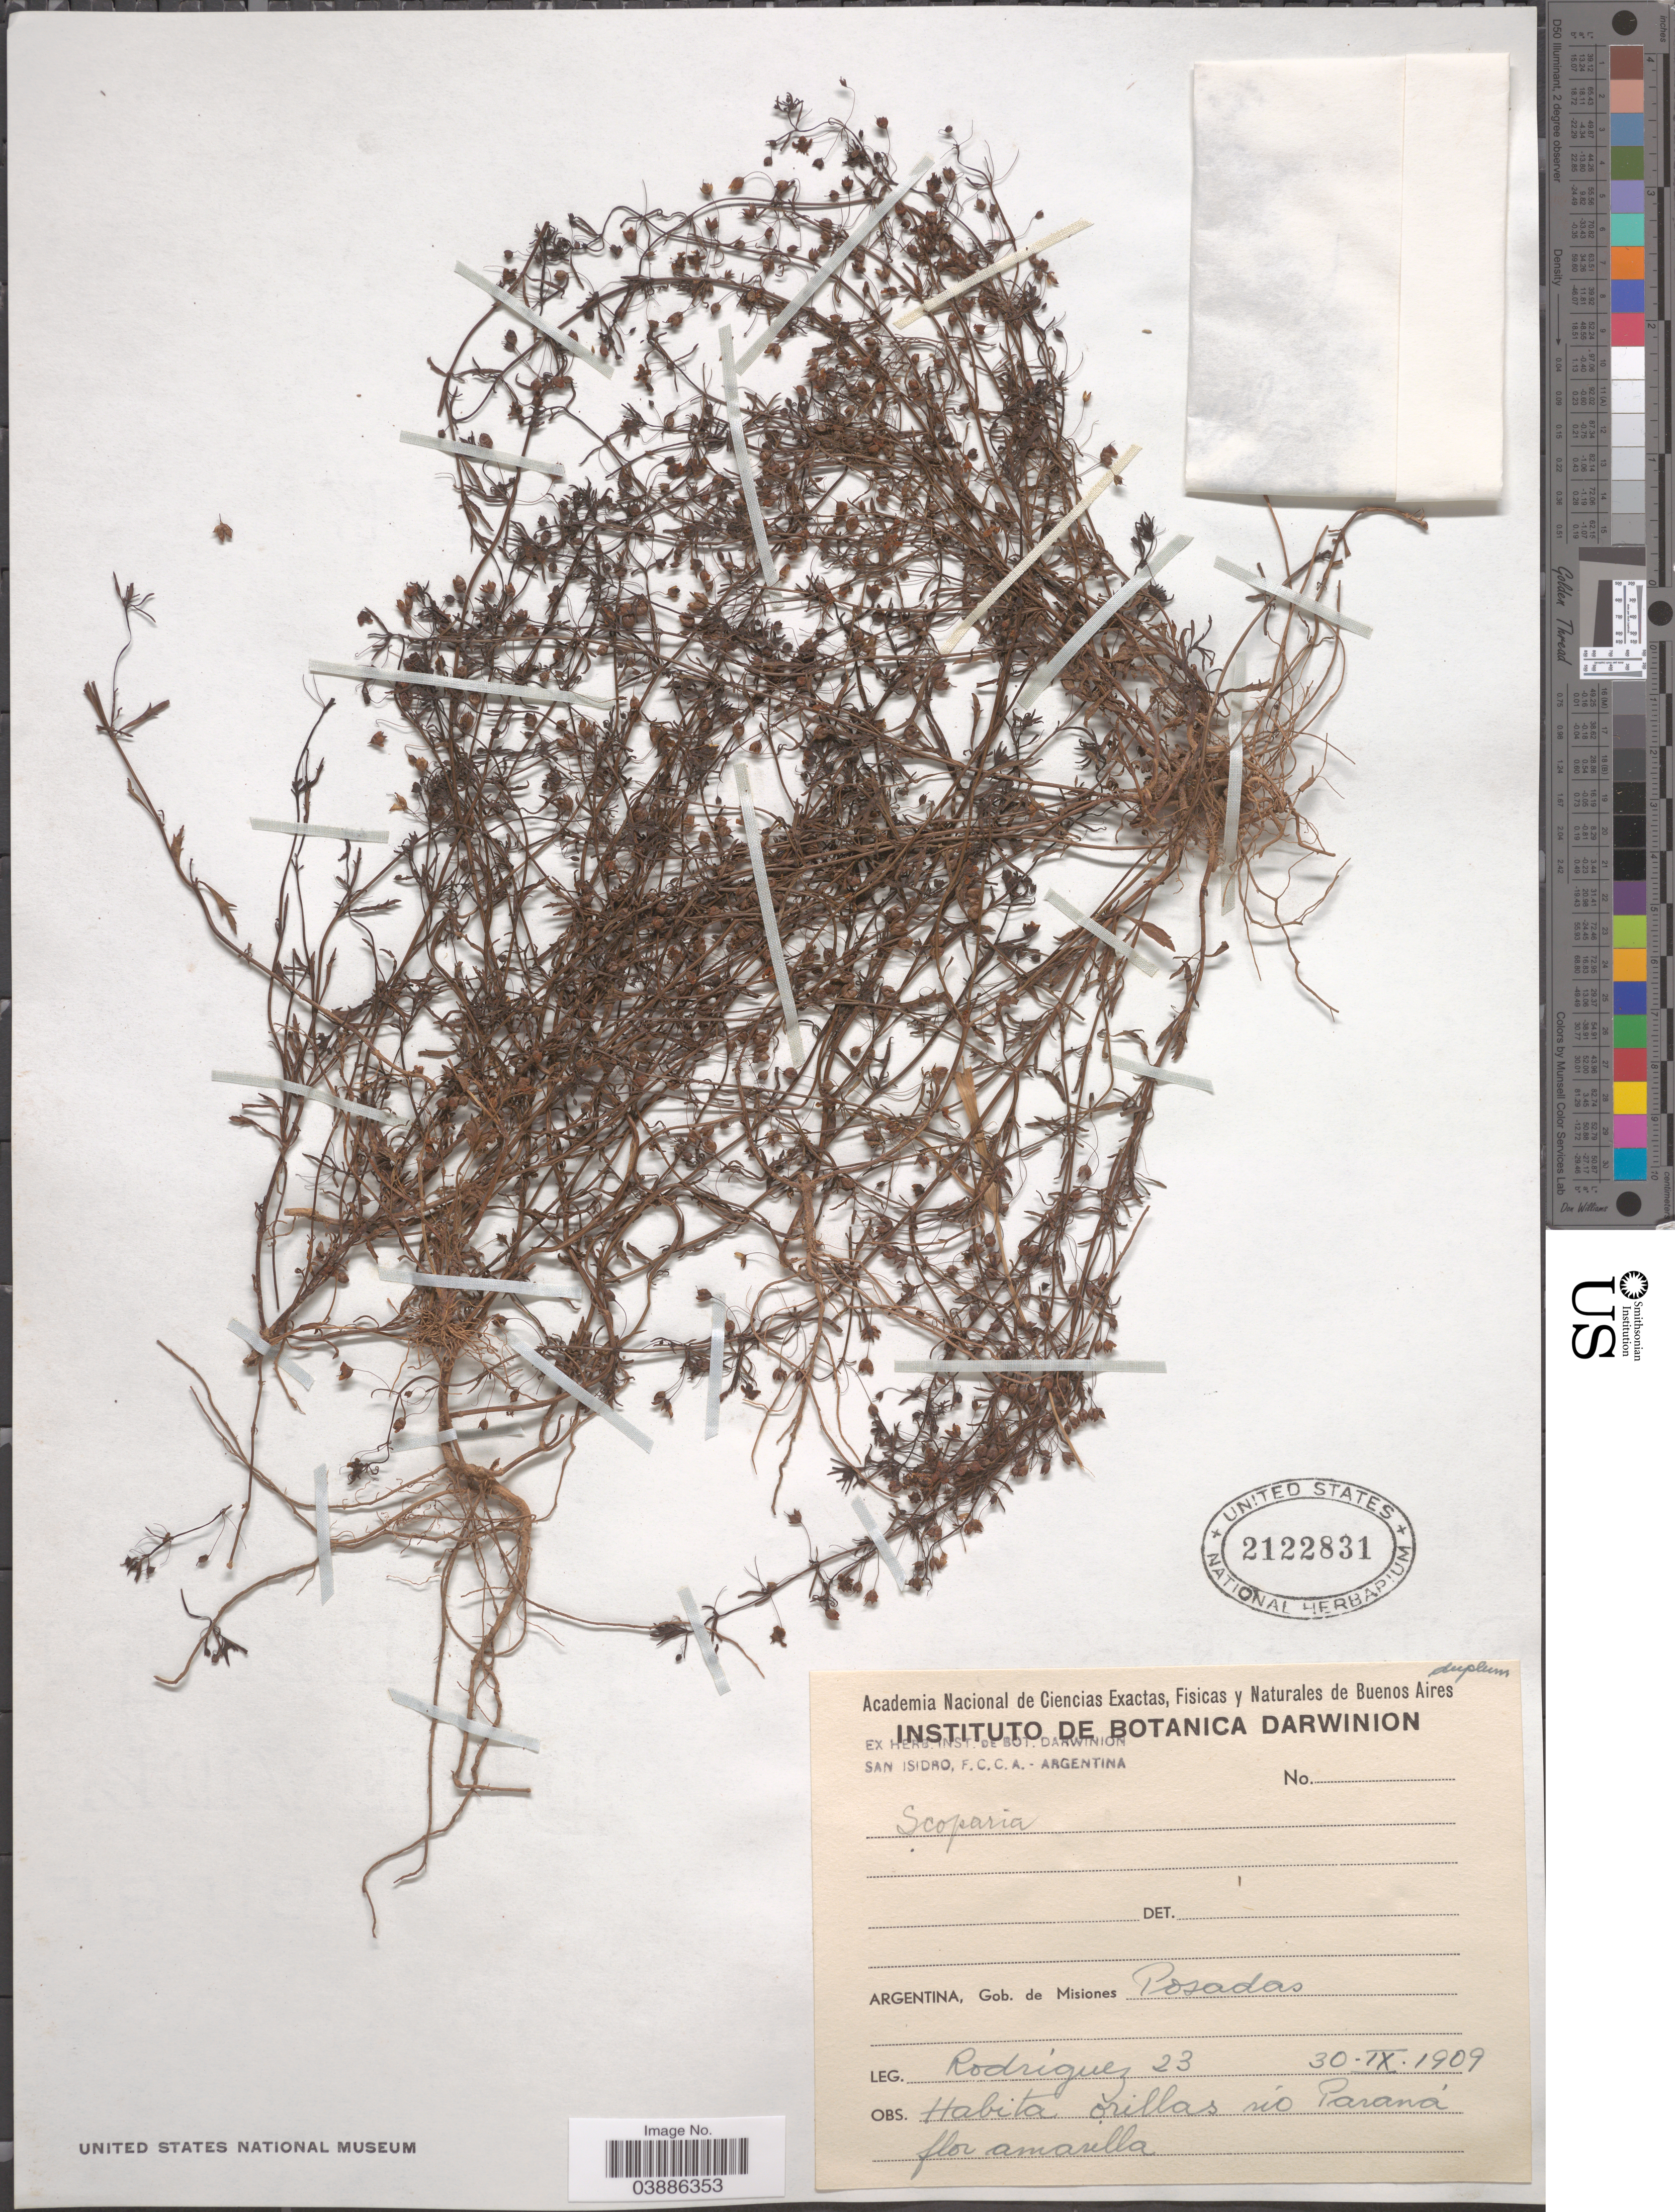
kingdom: Plantae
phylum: Tracheophyta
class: Magnoliopsida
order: Lamiales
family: Plantaginaceae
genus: Scoparia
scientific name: Scoparia sp.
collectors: Rodriguez, --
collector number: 23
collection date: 1909-09-30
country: Argentina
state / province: Misiones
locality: Gob. de Misiones Posadas. Habita orillas río Paraná.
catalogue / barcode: US 2122831